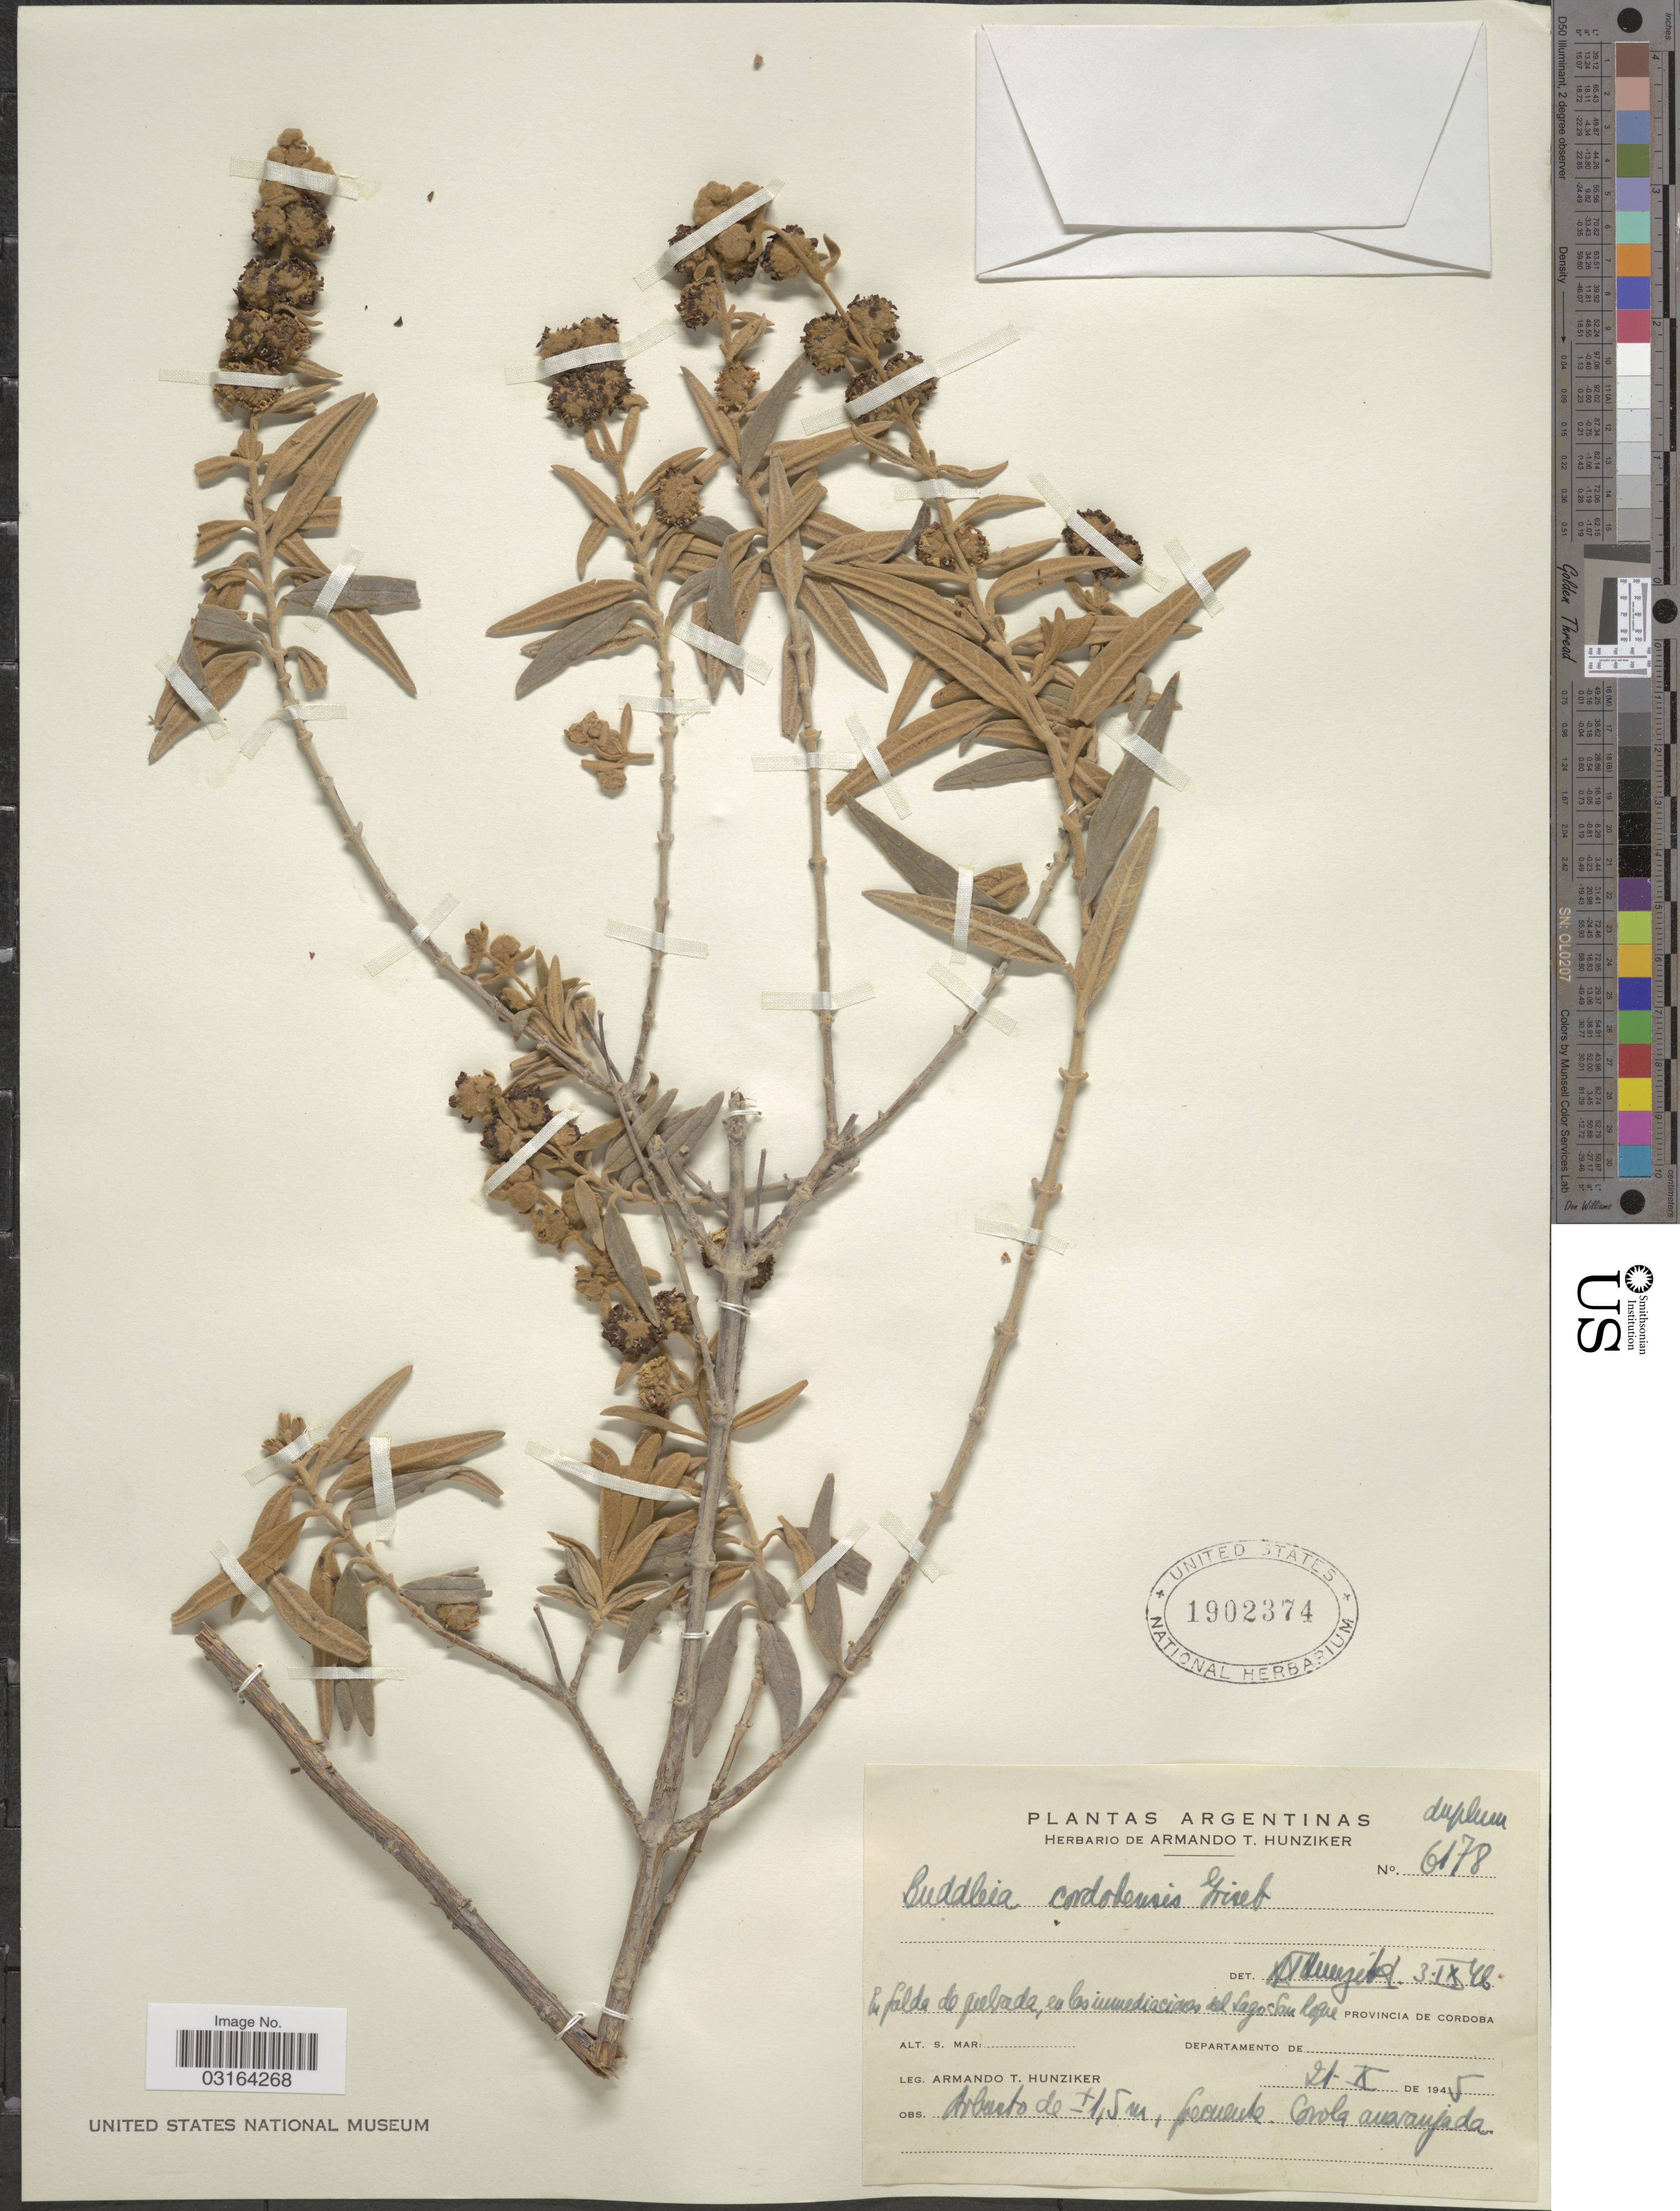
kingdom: Plantae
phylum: Tracheophyta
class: Magnoliopsida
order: Lamiales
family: Scrophulariaceae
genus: Buddleja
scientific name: Buddleja cordobensis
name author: Griseb.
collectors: A. T. Hunziker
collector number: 6178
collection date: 1945-10-21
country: Argentina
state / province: Cordoba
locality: En falda de quebrada, en los immediaciones [interpreted] del Lago San Roque.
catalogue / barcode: US 1902374